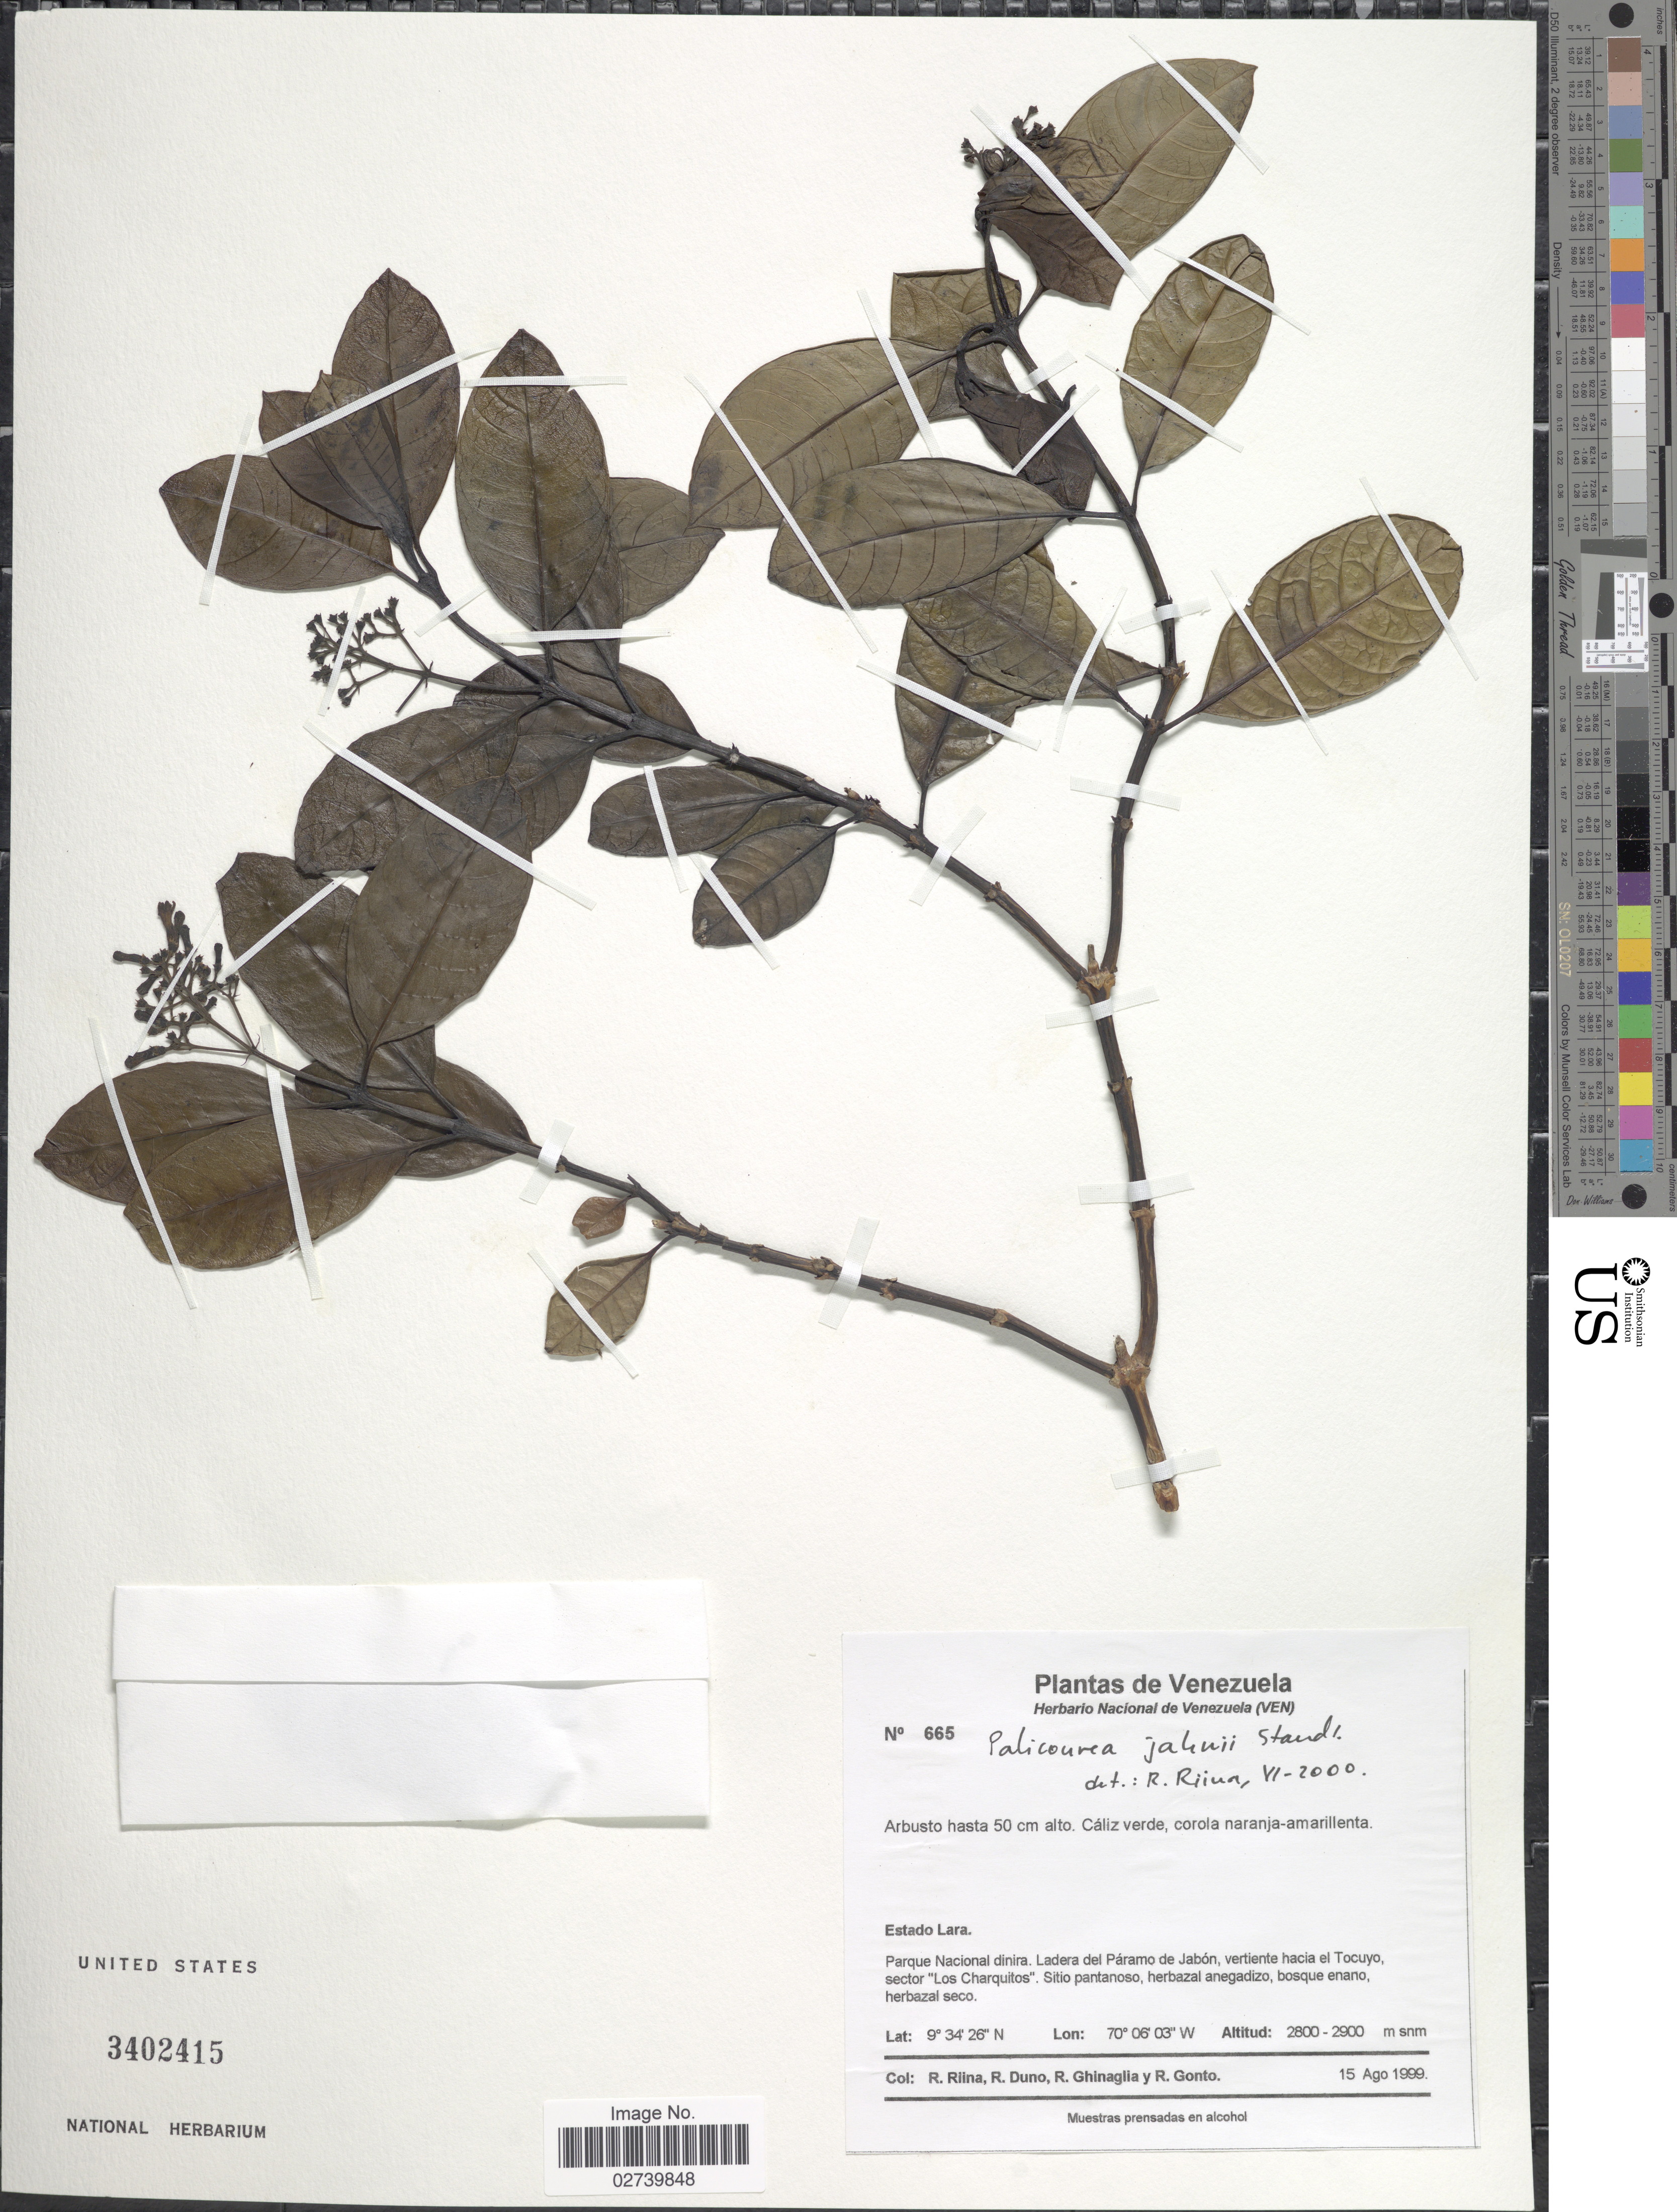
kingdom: Plantae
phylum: Tracheophyta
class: Magnoliopsida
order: Gentianales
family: Rubiaceae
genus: Palicourea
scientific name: Palicourea jahnii Standl.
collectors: R. Riina, R. Duno de Stefano, R. Ghinaglia & R. Gonto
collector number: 665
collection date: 1999-08-15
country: Venezuela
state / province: Lara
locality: Parque Nacional dinira. Ladera del Páramo de Jabón, vertiente hacia el Tocuyo, sector "Los Charquitos"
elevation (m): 2800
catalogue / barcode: US 3402415